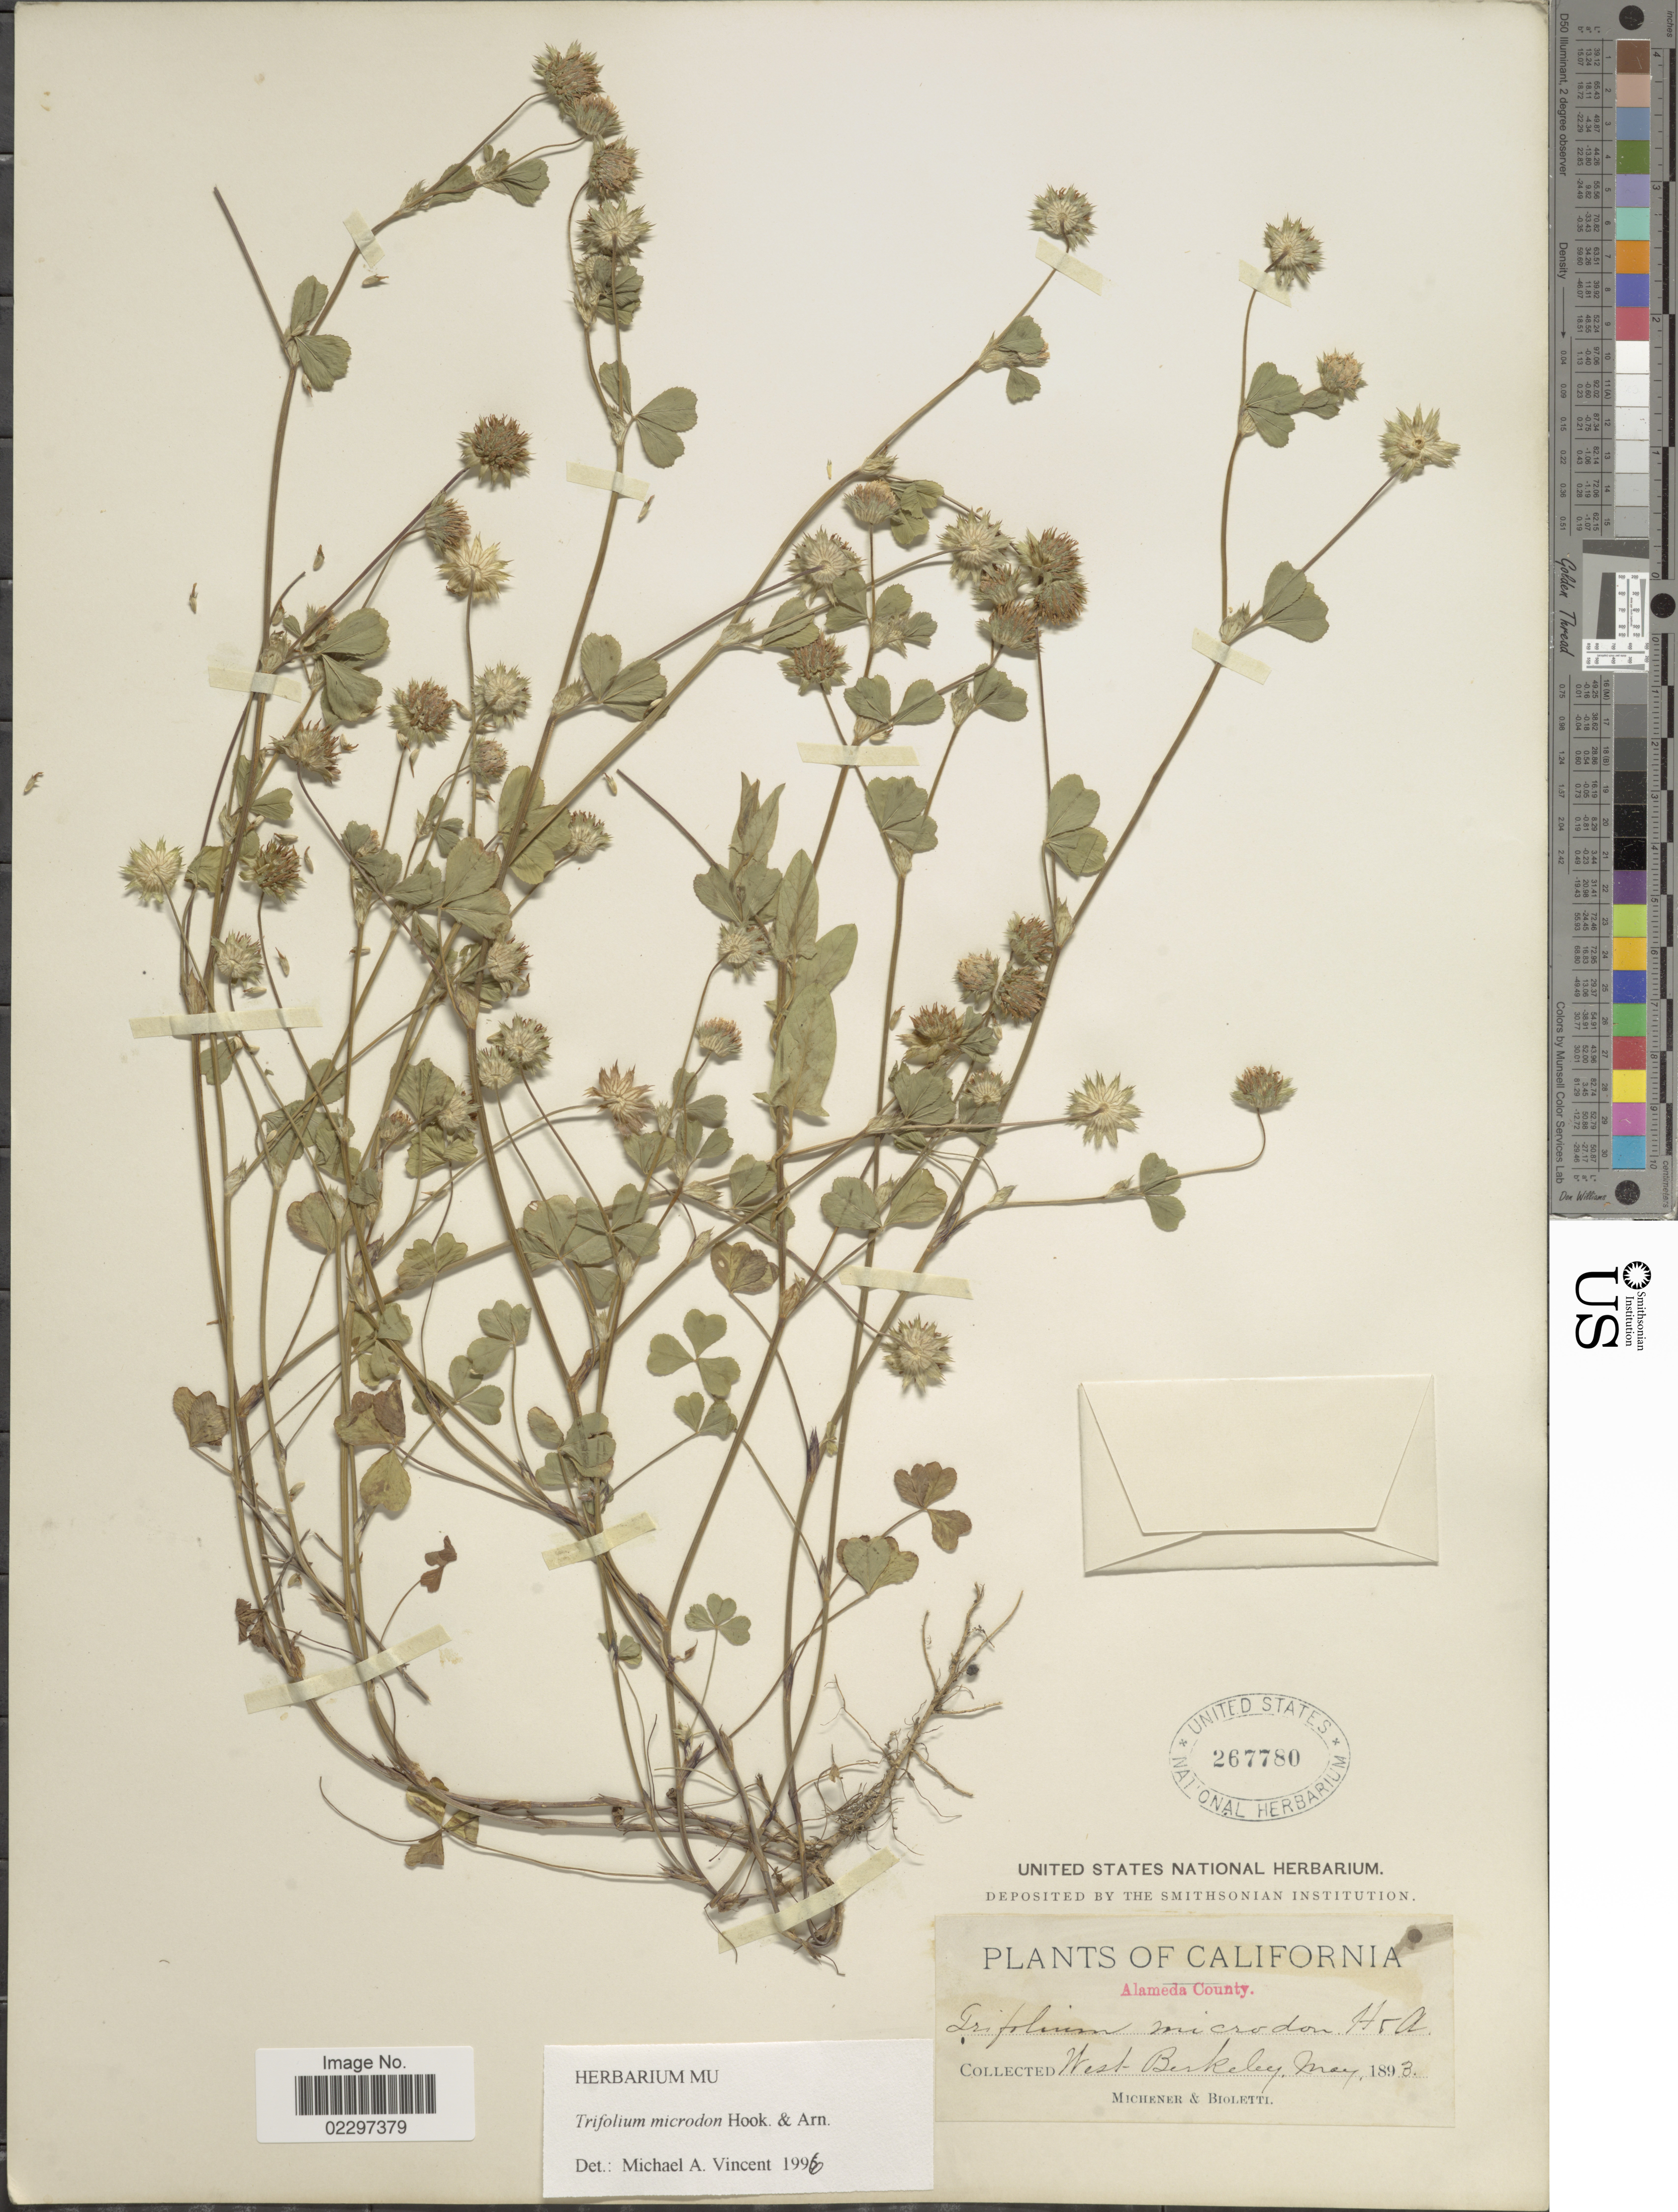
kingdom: Plantae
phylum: Tracheophyta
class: Magnoliopsida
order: Fabales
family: Fabaceae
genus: Trifolium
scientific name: Trifolium microdon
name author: Hook. & Arn.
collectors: -. Michener & -- Bioletti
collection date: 1893-05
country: United States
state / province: California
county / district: Alameda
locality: Alameda County. West Berkeley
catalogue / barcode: US 267780